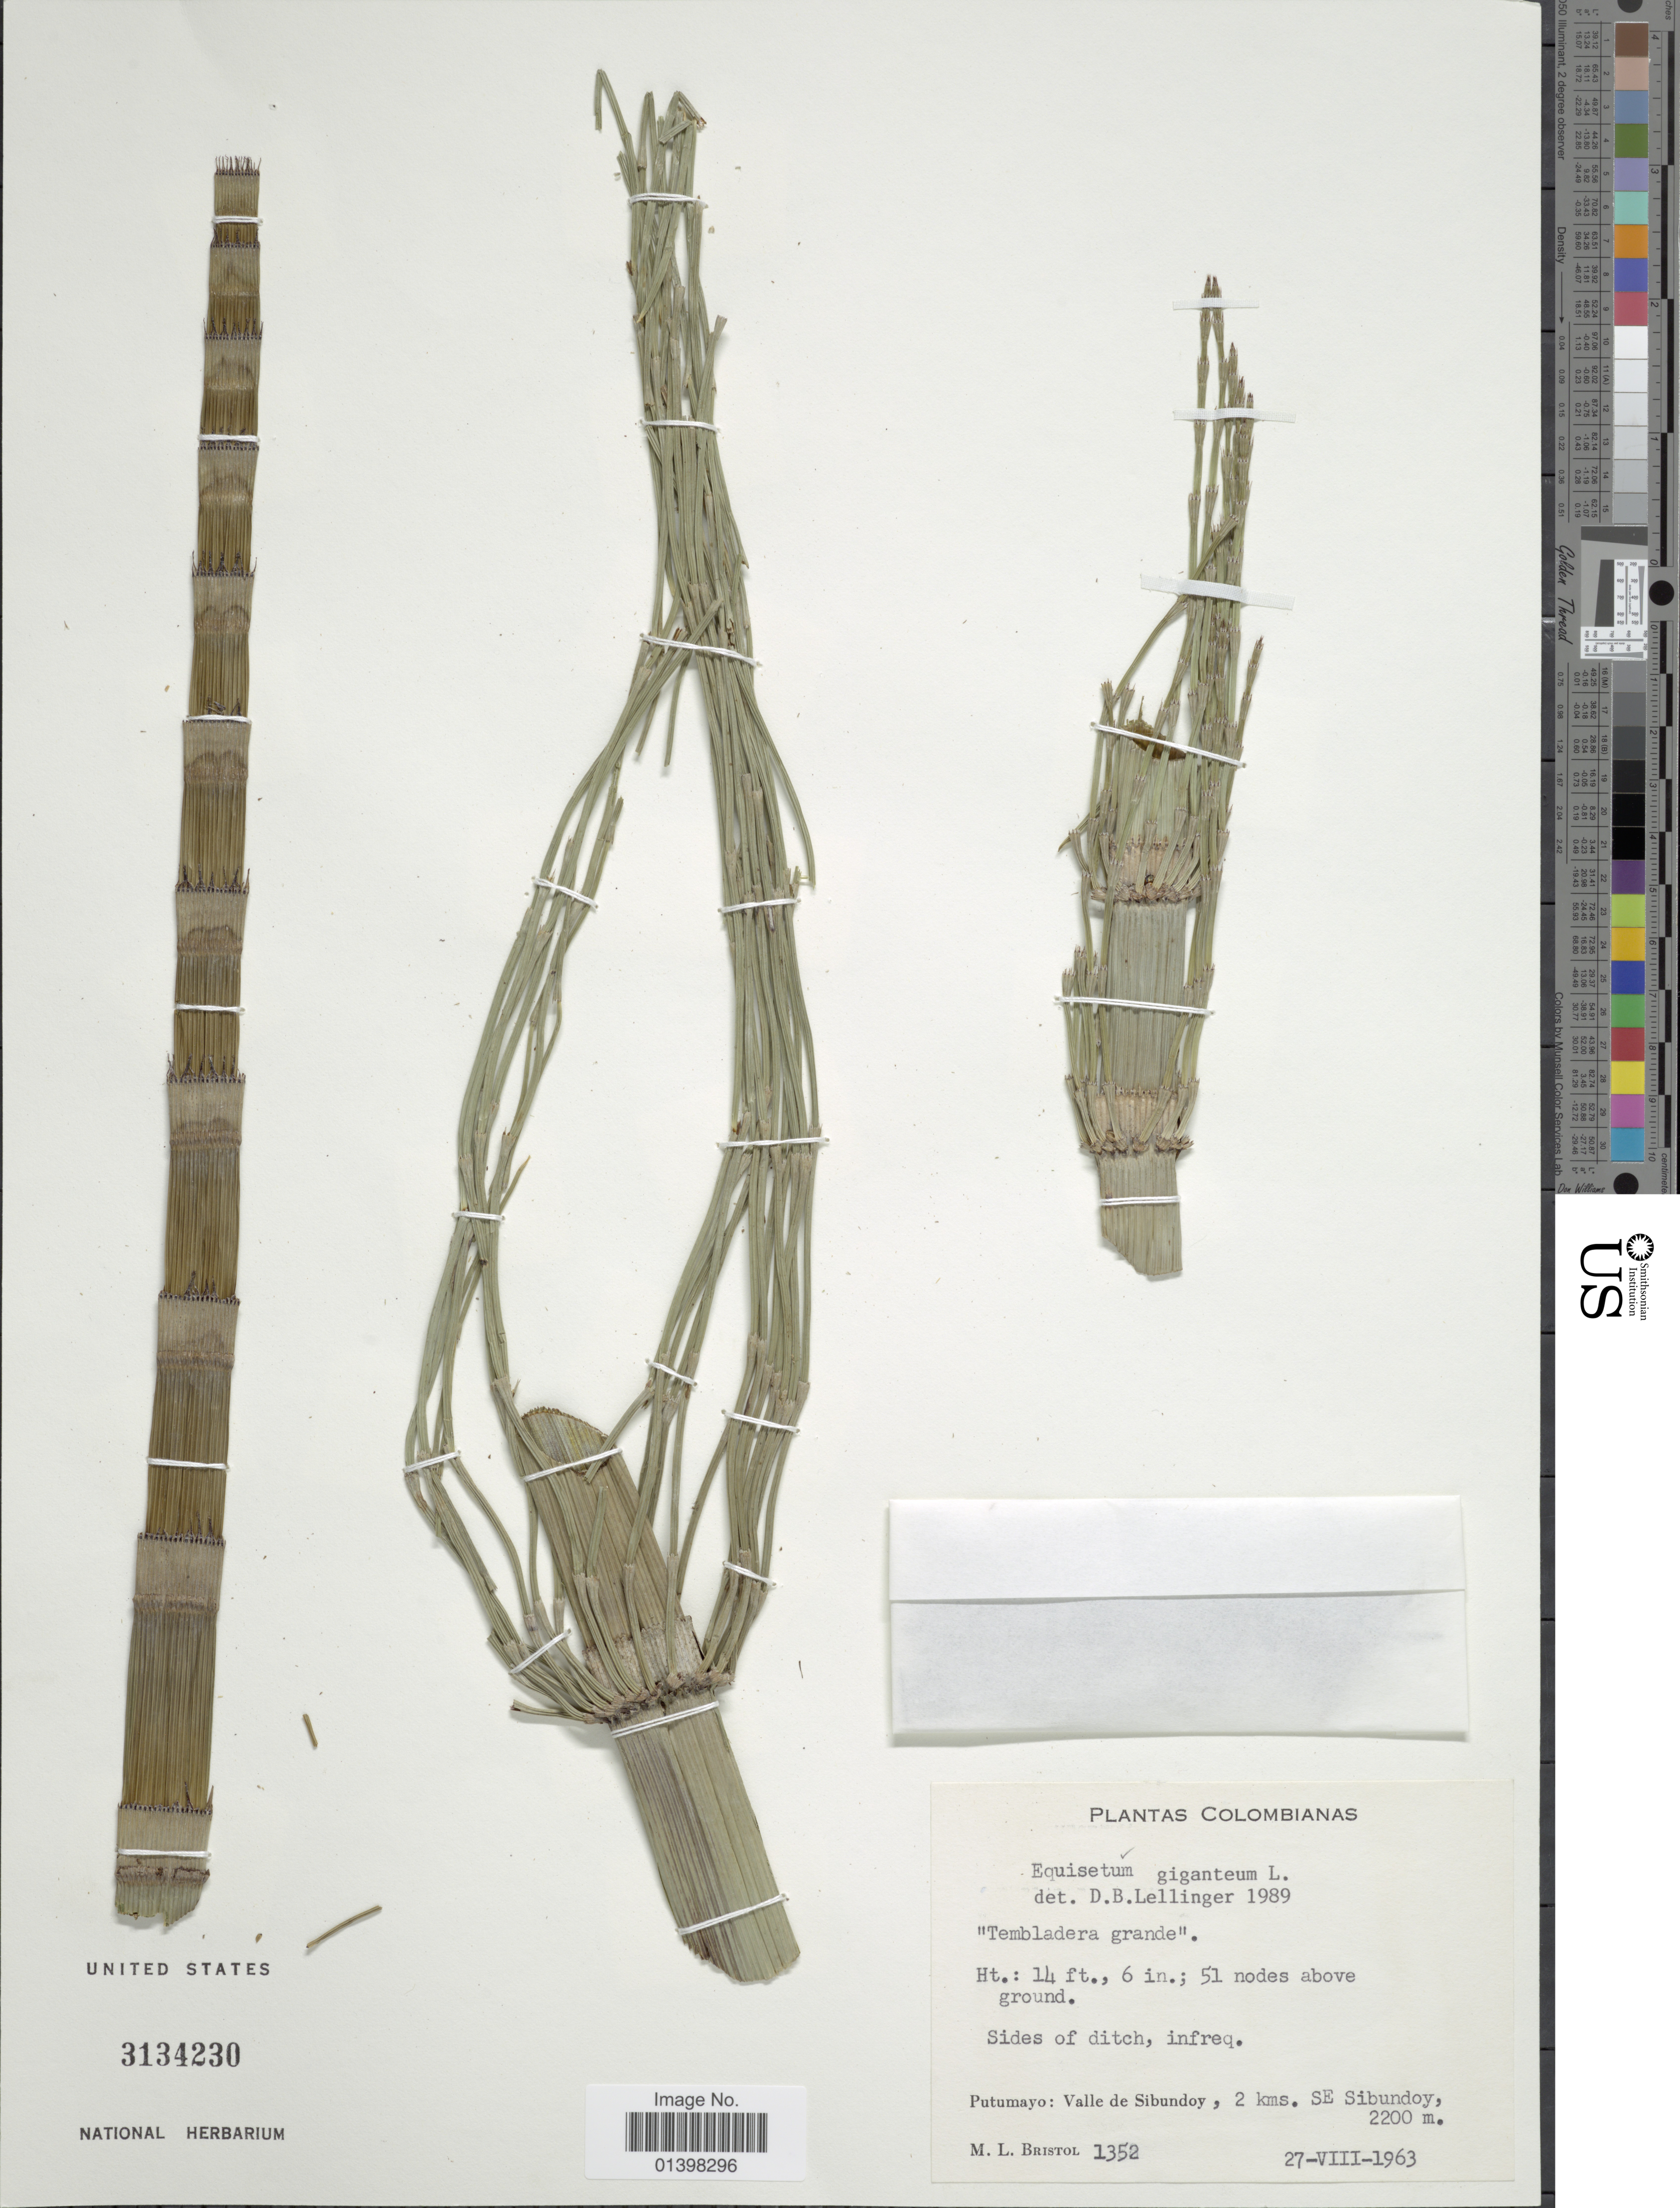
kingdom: Plantae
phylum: Tracheophyta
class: Polypodiopsida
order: Equisetales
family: Equisetaceae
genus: Equisetum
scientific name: Equisetum giganteum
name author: L.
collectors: M. L. Bristol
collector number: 1352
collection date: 1963-08-27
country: Colombia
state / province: Putumayo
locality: Valle de Sibundoy, 2 kms SE Sibundoy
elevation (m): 2200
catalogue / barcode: US 3134230